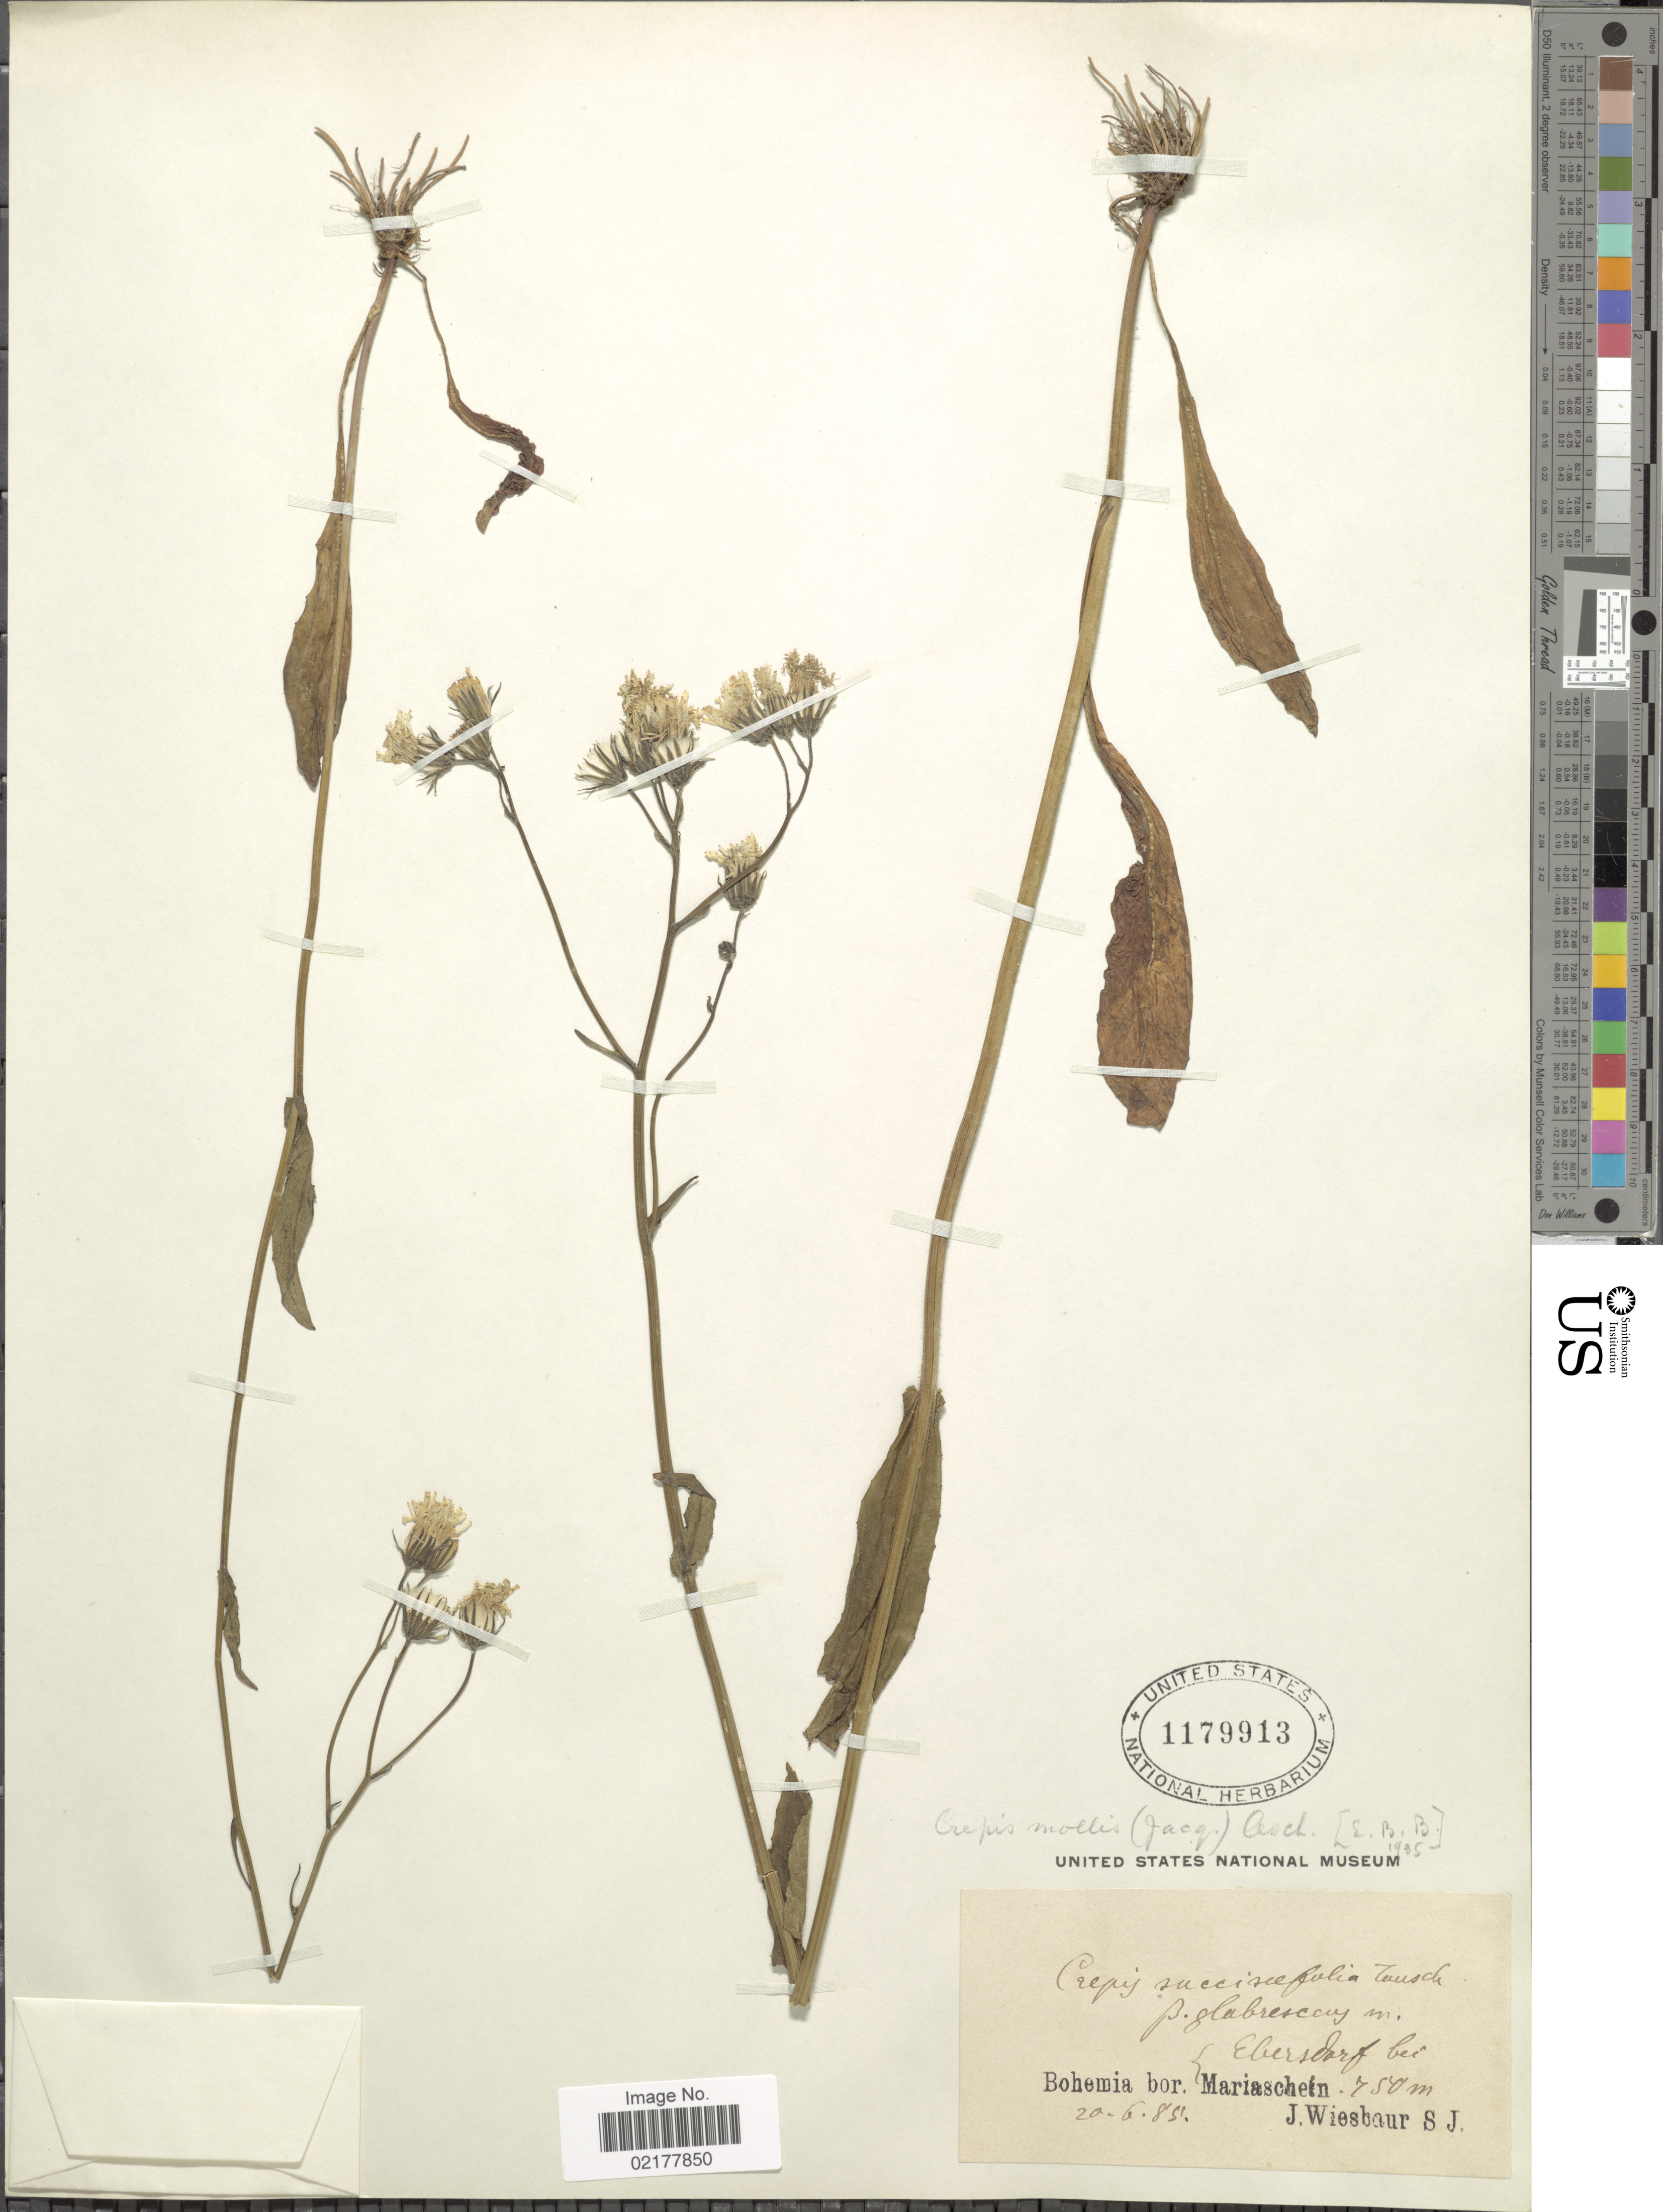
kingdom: Plantae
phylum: Tracheophyta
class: Magnoliopsida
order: Asterales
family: Asteraceae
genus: Crepis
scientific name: Crepis mollis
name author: (Jacq.) Asch.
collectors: J. Wiesbaur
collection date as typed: Transcribed d/m/y: 20/6/85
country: Czechia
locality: Bohemia bor. Ebersdorf bei Mariaschein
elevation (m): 750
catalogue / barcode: US 1179913